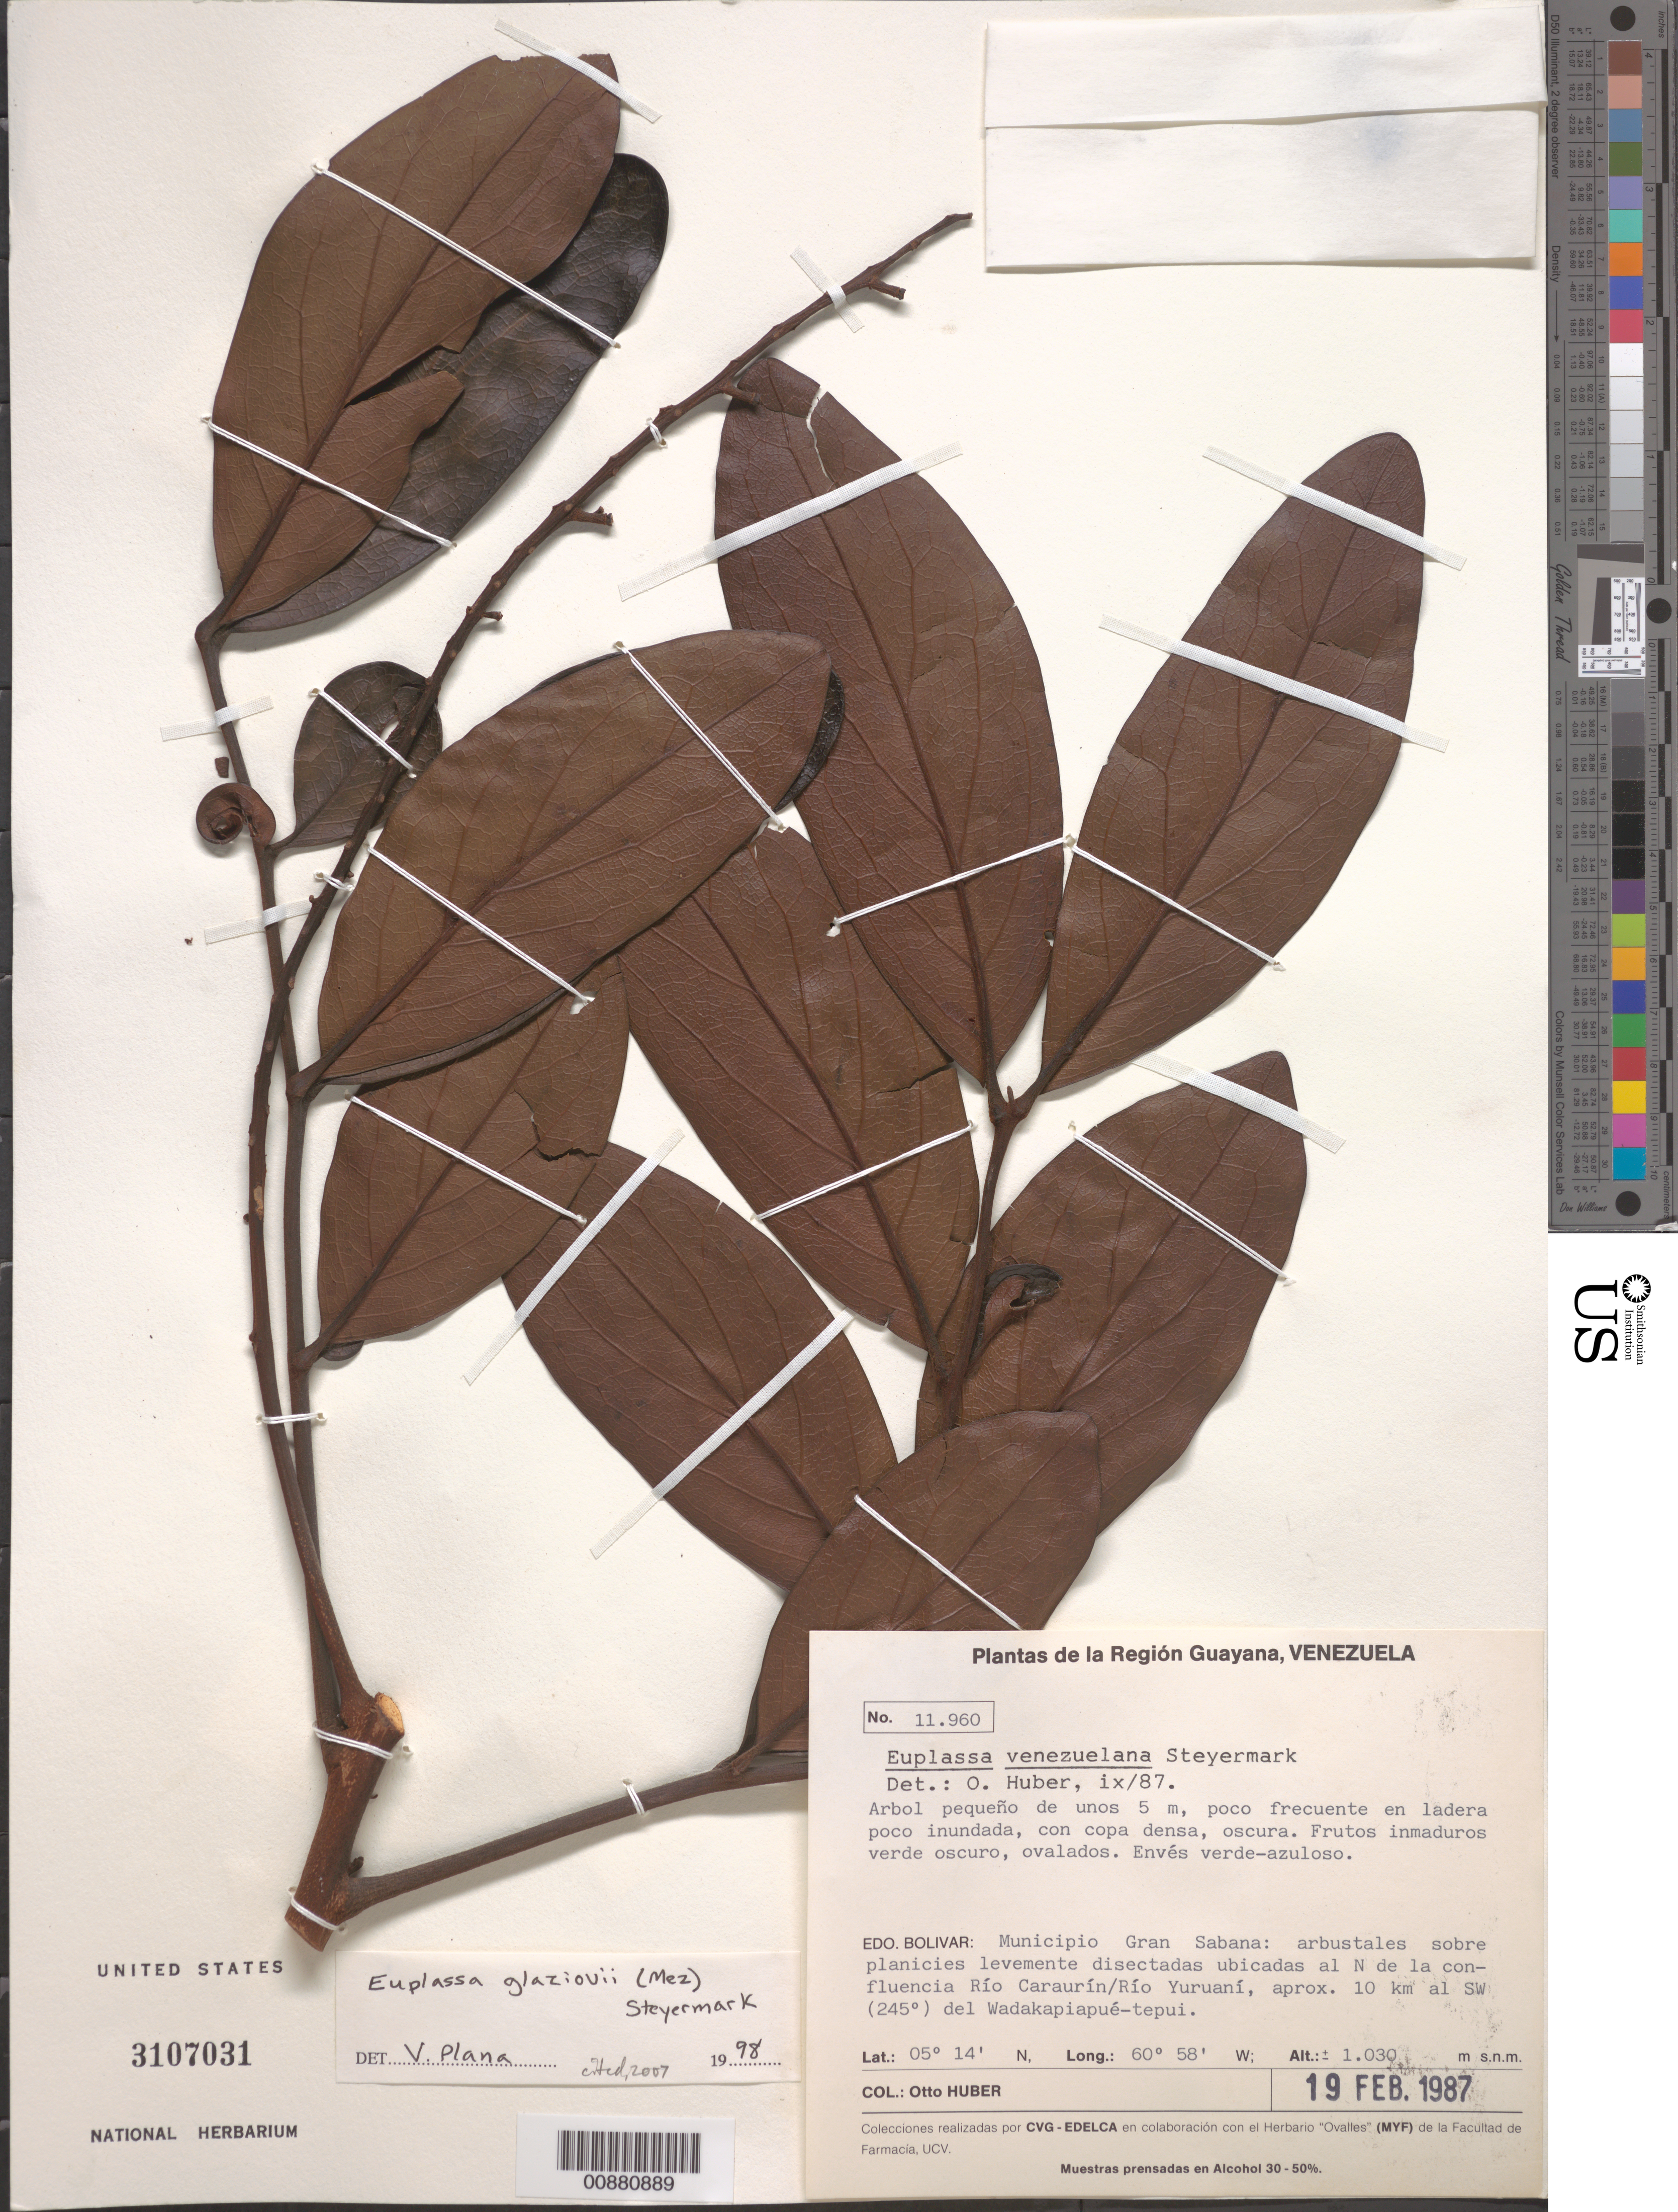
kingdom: Plantae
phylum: Tracheophyta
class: Magnoliopsida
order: Proteales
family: Proteaceae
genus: Euplassa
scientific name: Euplassa glaziovii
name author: (Mez) Steyerm.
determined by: Plana, V.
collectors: O. Huber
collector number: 11960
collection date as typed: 19-Feb-87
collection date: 1987-02-19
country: Venezuela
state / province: Bolívar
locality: Mun. Gran Sabana, N de la confluencia Río Caruarín/Río Yuruaní, approx. 10 km SW Wadakapiapué-tepuí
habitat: Arbustales sober planicies levemente disectadas ubicadas; en ladera poco inundada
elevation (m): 1030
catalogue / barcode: US 3107031